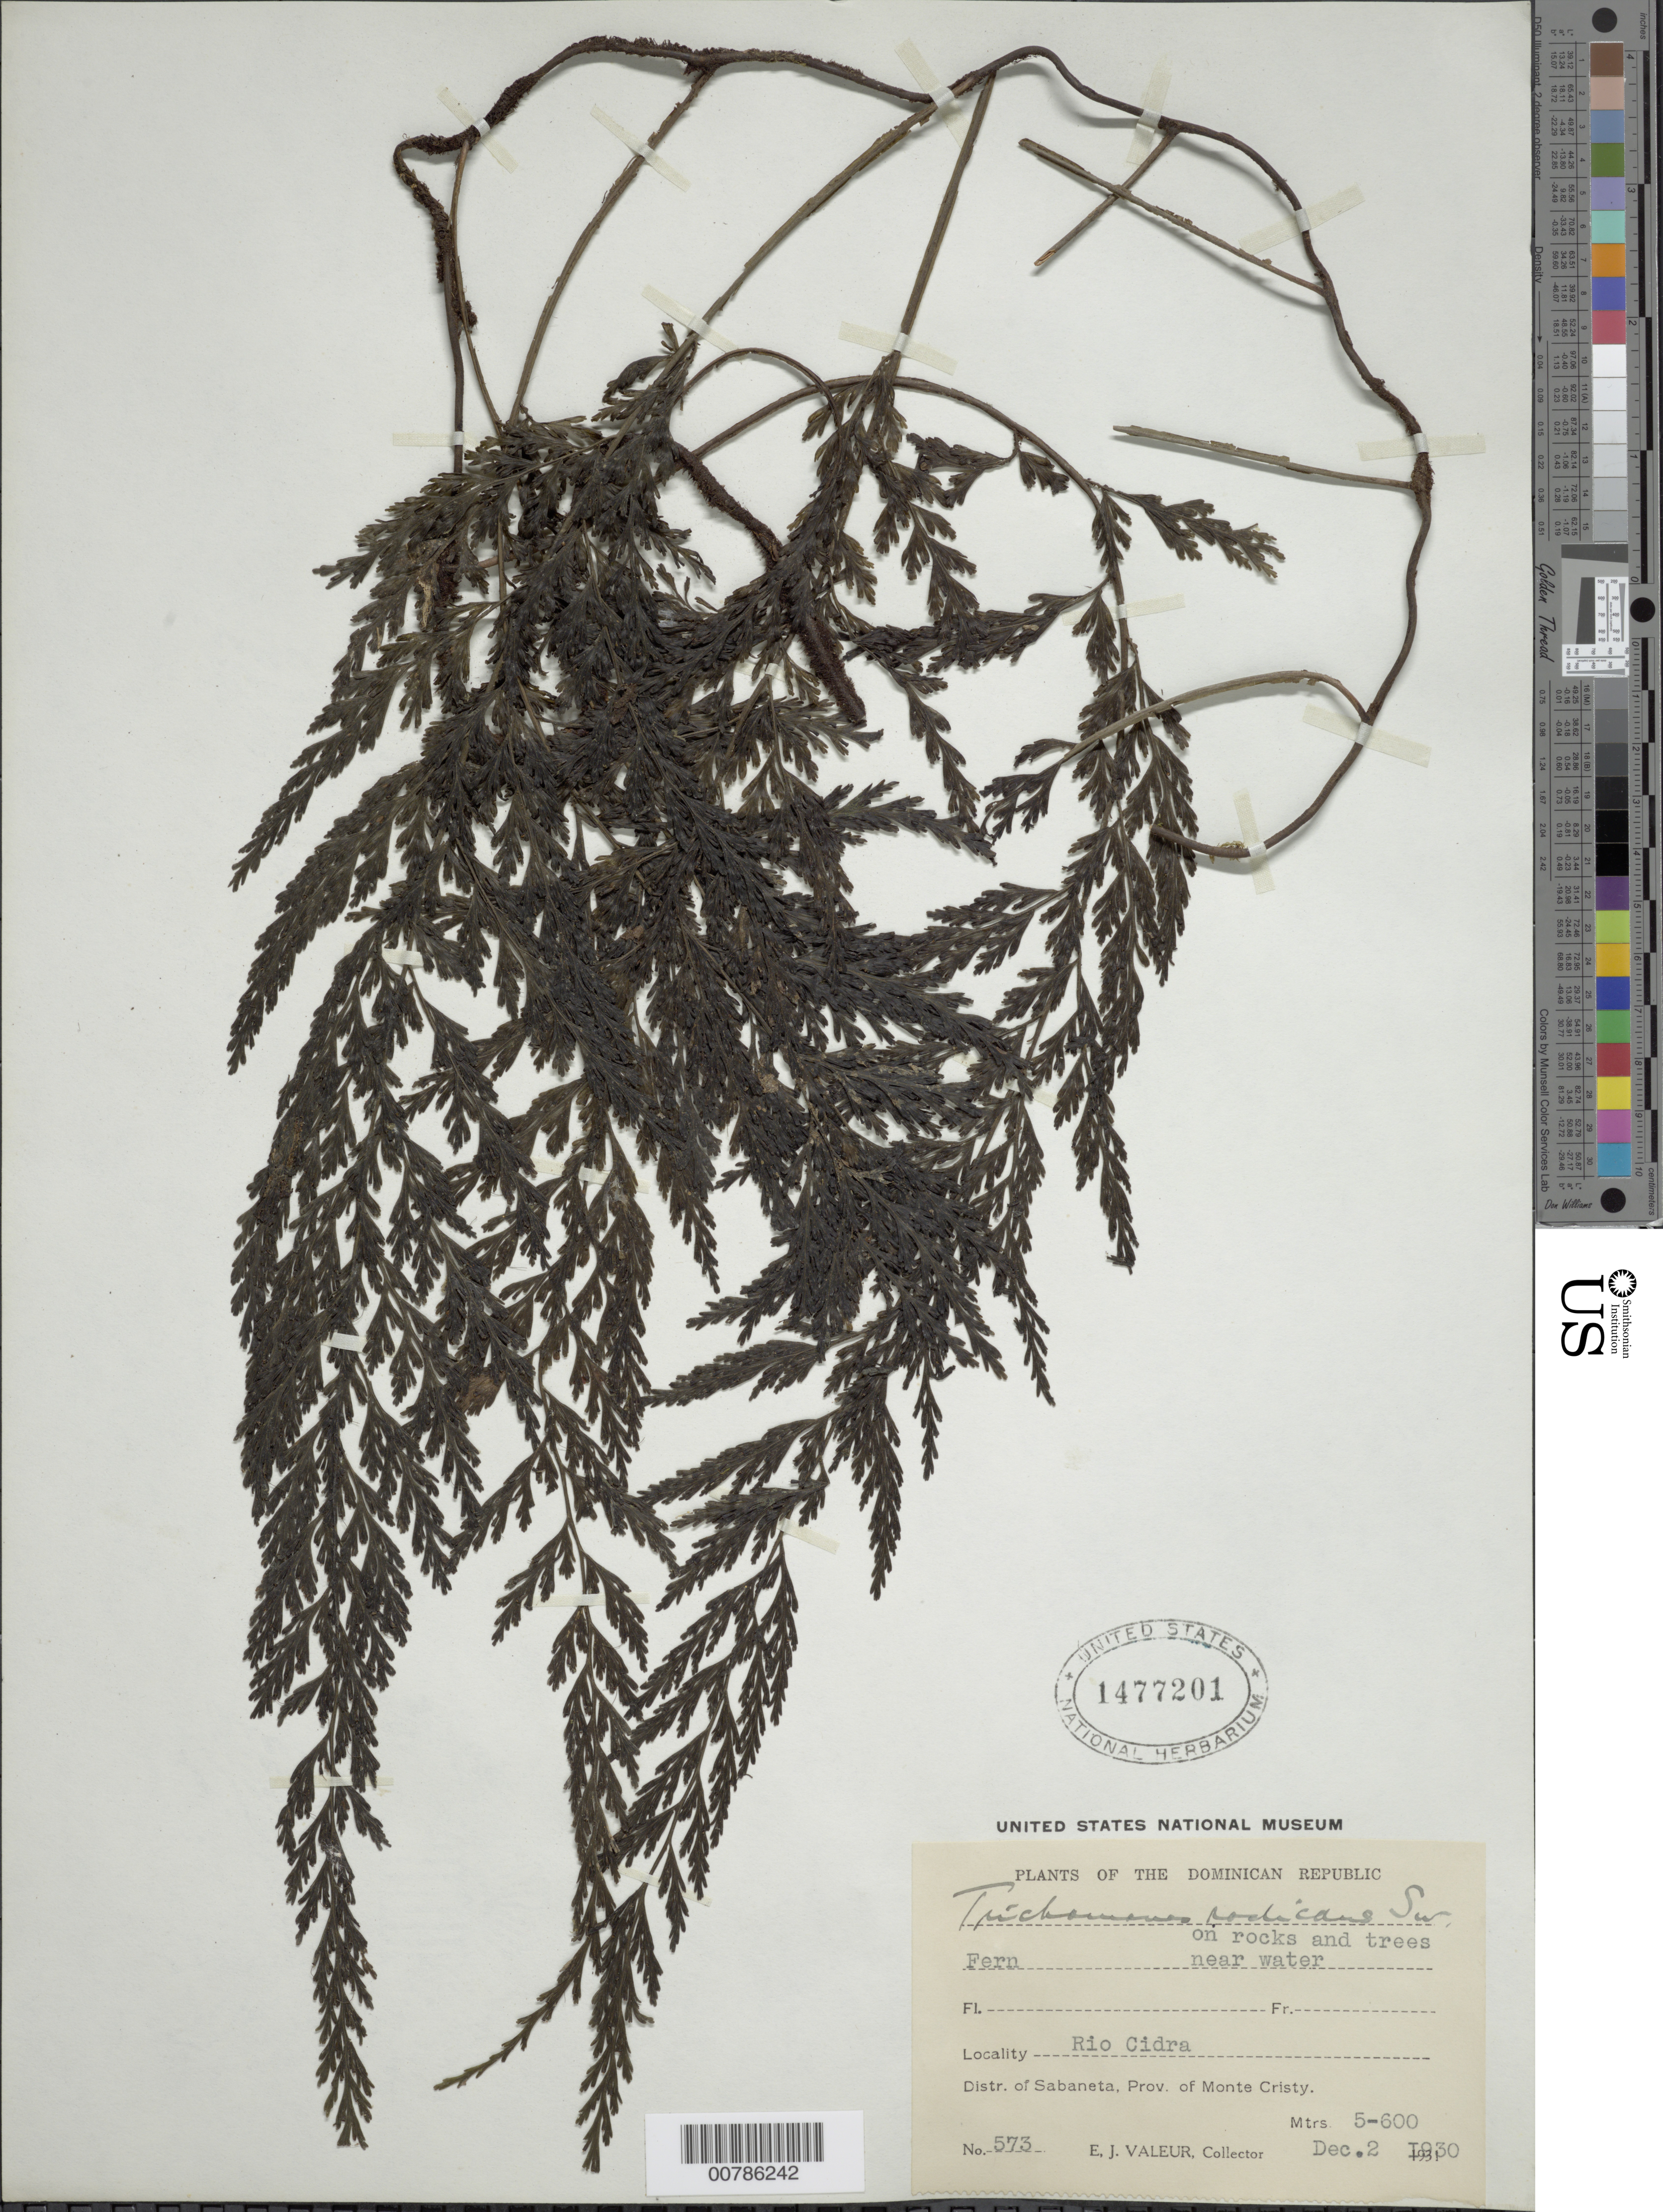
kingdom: Plantae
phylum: Tracheophyta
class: Polypodiopsida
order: Hymenophyllales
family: Hymenophyllaceae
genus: Vandenboschia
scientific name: Vandenboschia radicans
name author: (Sw.) Copel.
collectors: E. Valeur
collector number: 573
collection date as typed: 02 Dec 1930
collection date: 1930-12-02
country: Dominican Republic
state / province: Monte Cristi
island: Hispaniola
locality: Dist Sabaneta, Río Cidra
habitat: on rocks and trees near water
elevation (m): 500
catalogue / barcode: US 1477201